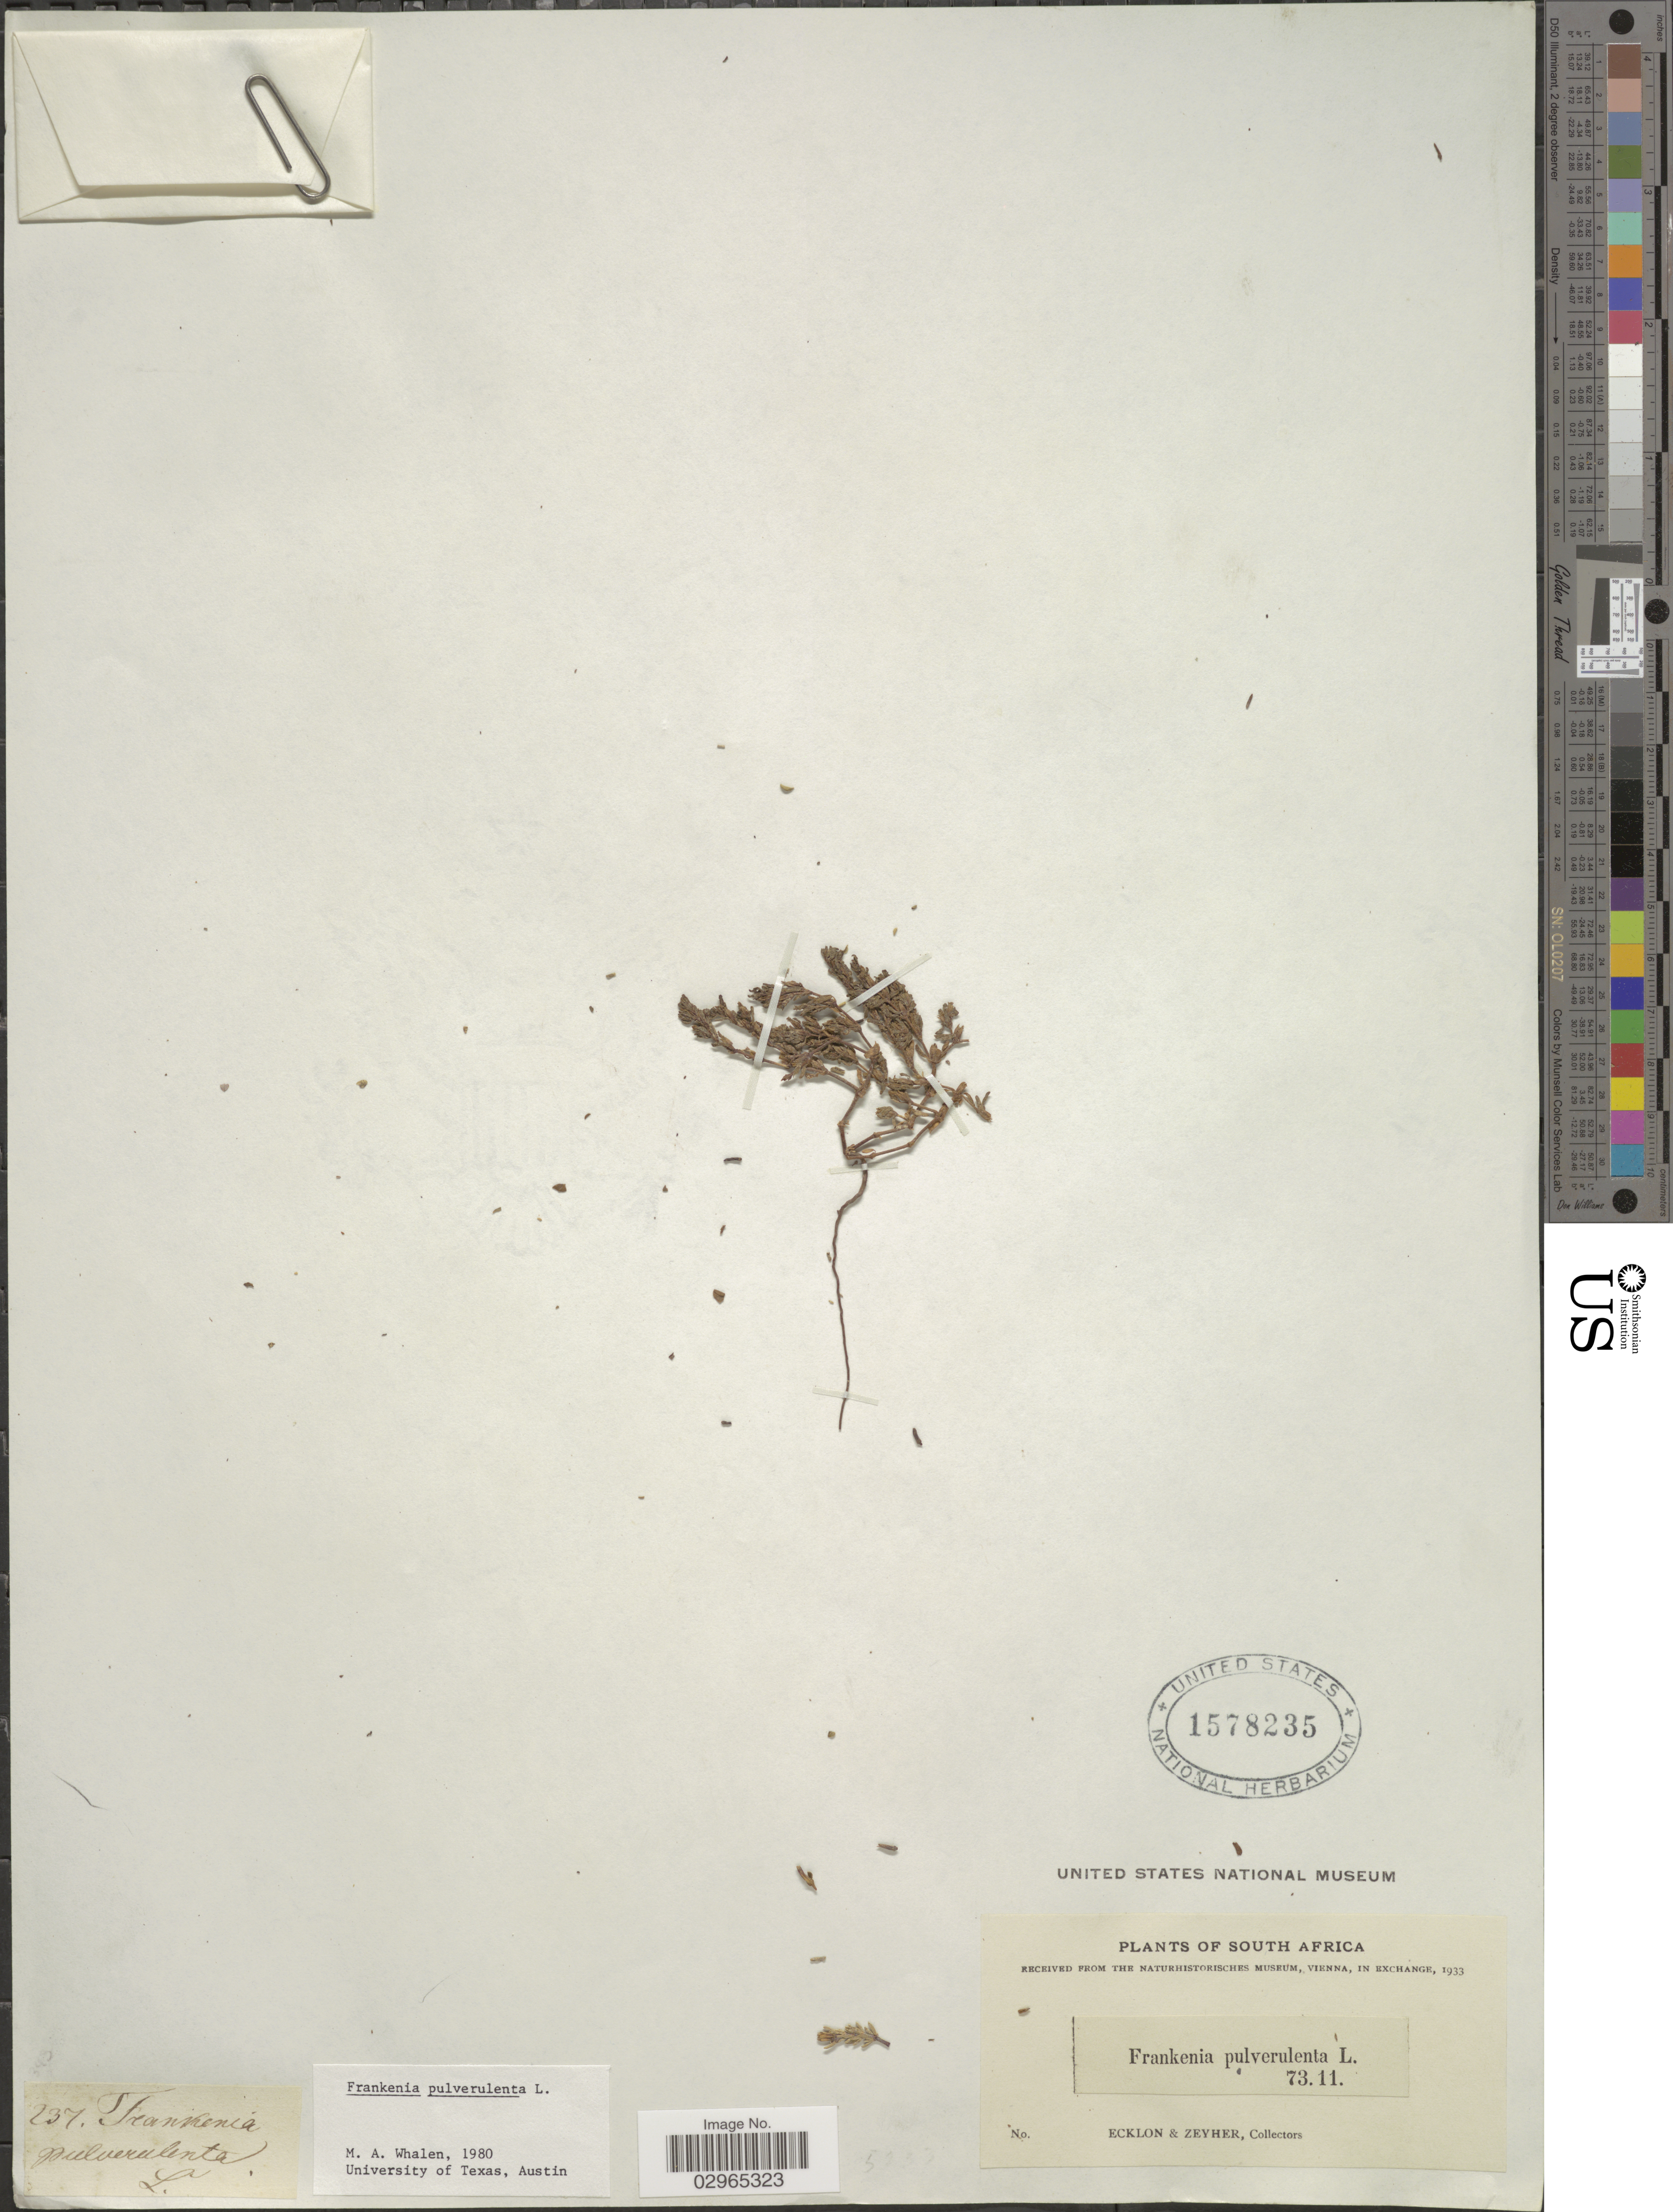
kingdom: Plantae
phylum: Tracheophyta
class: Magnoliopsida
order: Caryophyllales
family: Frankeniaceae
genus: Frankenia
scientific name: Frankenia pulverulenta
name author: L.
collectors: -. Ecklon & -. Zeyher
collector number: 237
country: South Africa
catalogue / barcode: US 1578235